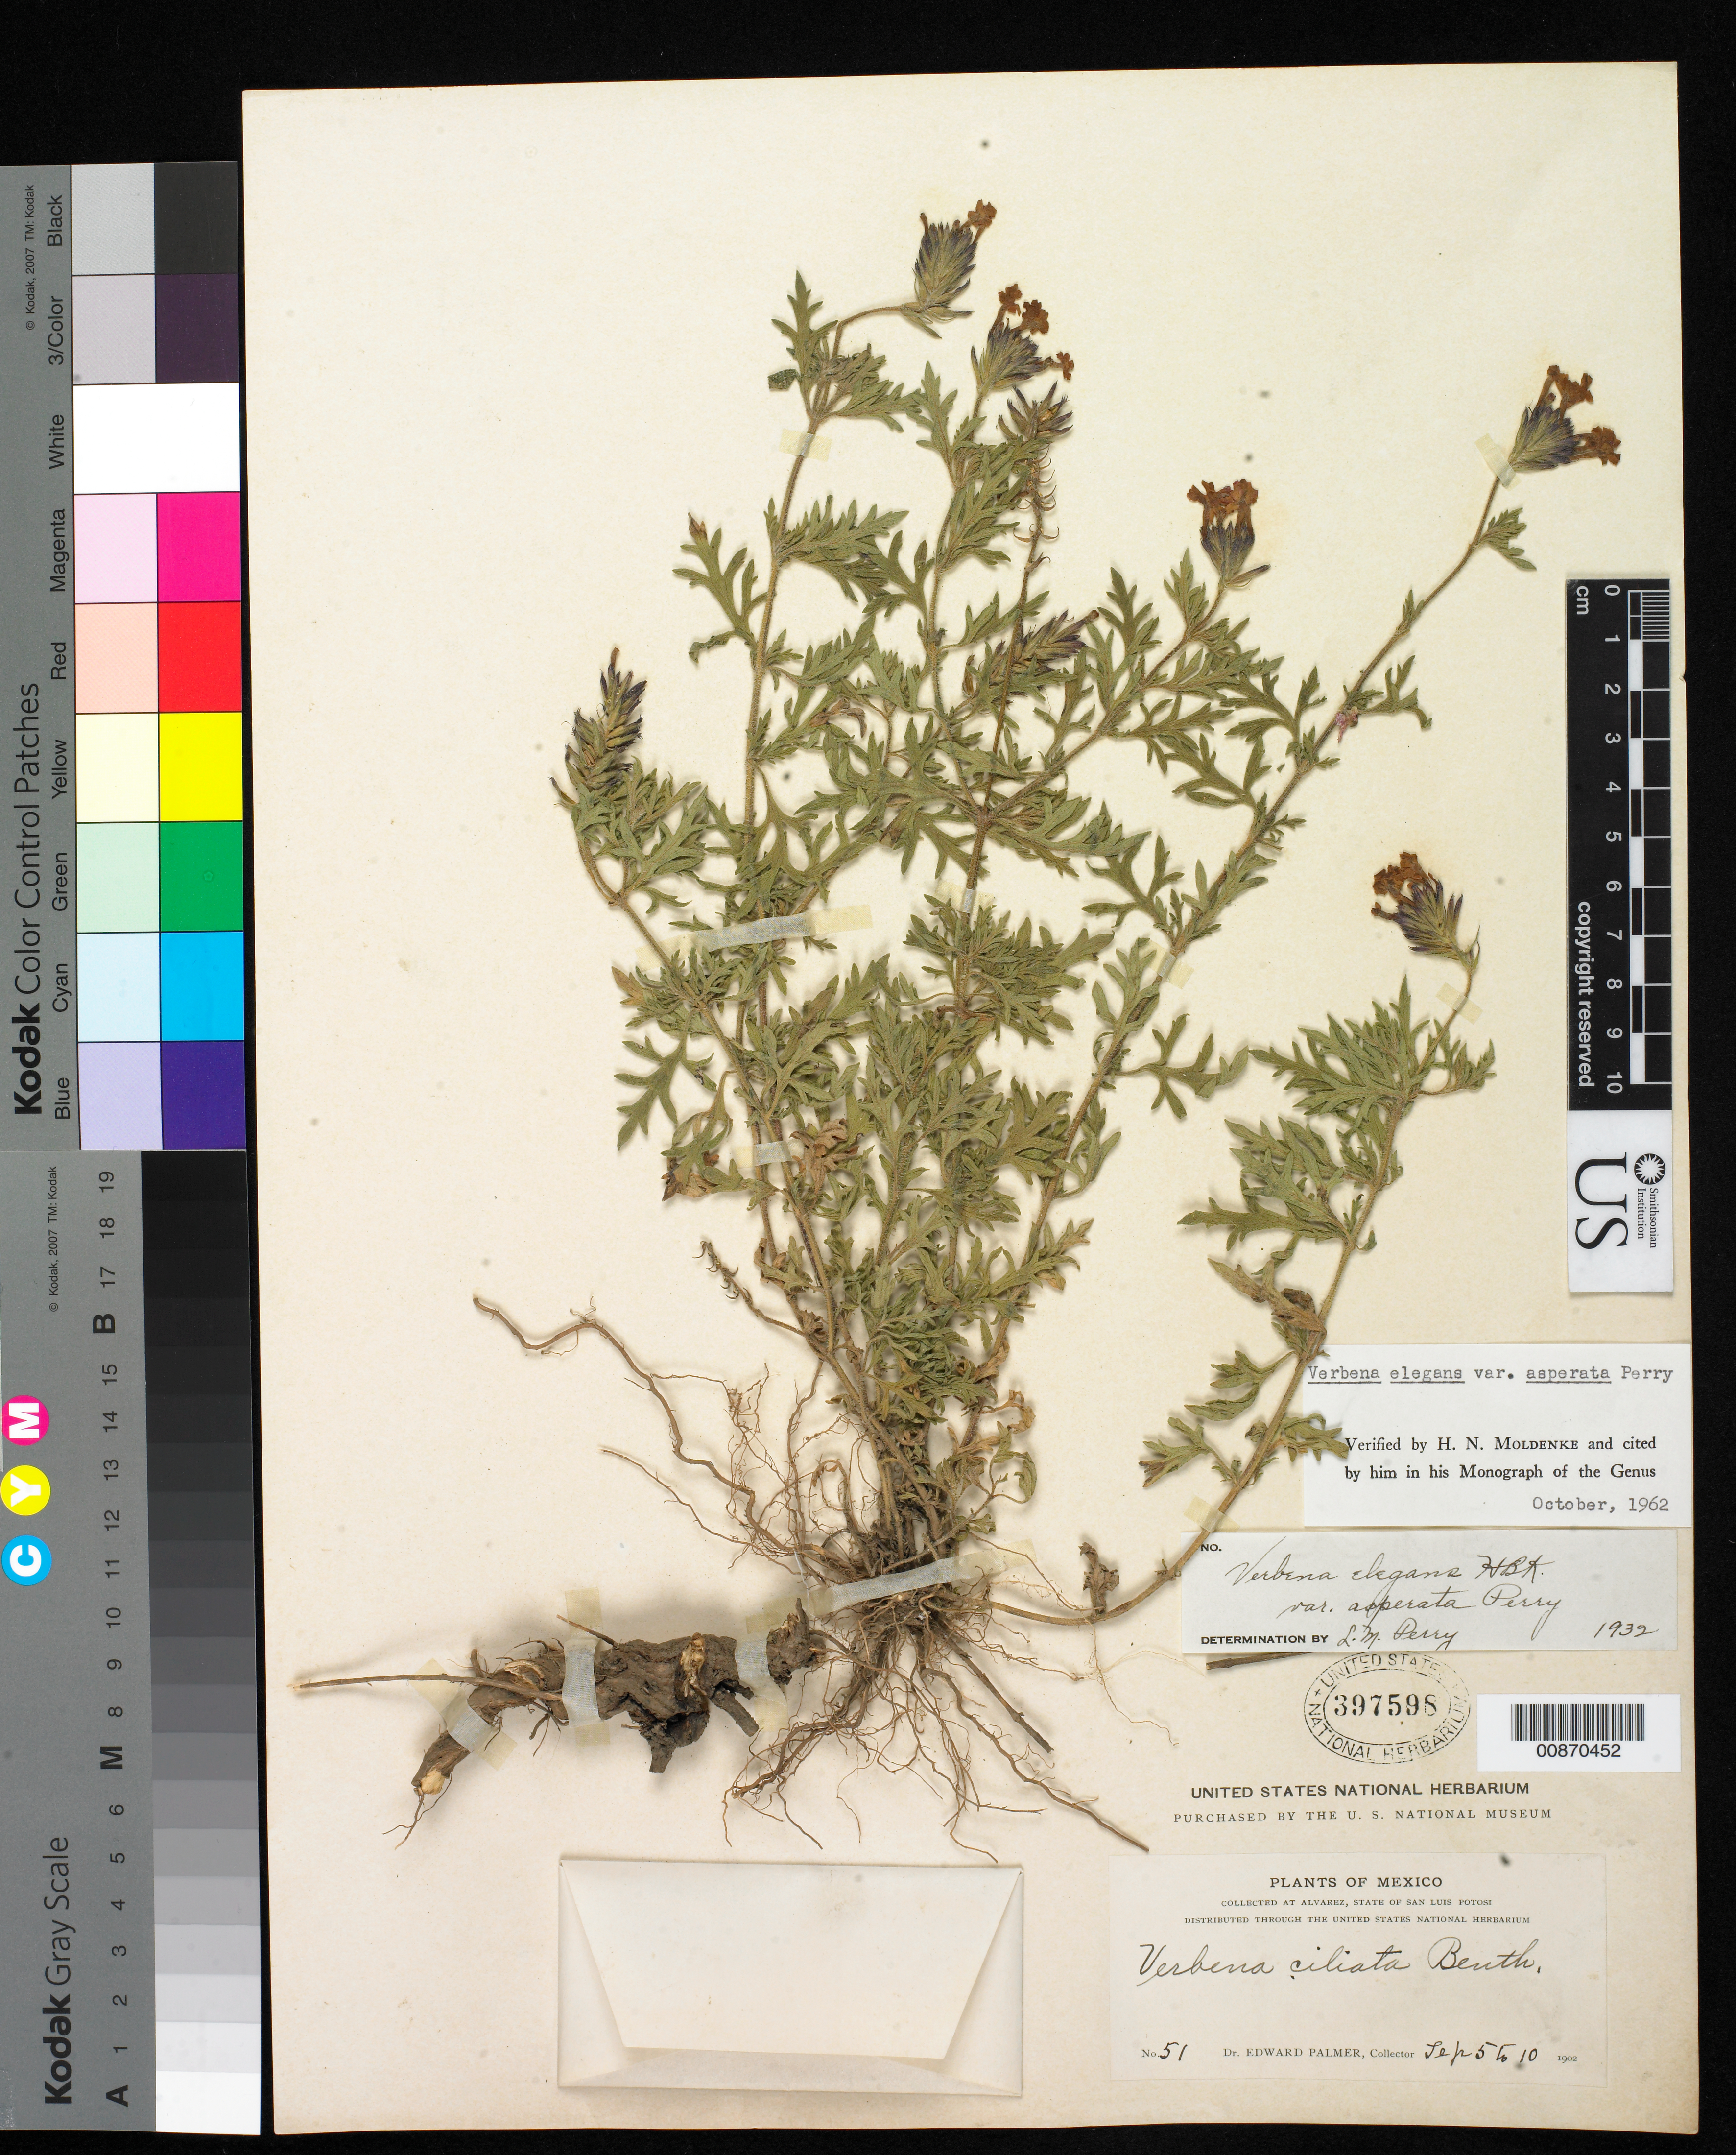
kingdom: Plantae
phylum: Tracheophyta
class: Magnoliopsida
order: Lamiales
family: Verbenaceae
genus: Verbena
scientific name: Verbena elegans var. asperata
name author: L.M. Perry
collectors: E. Palmer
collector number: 51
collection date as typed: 05 Sep 1902 to 10 Sep 1902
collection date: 1902-09-05/1902-09-10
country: Mexico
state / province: San Luis Potosí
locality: Alvarez, San Luis Potosí.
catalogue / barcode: US 397598